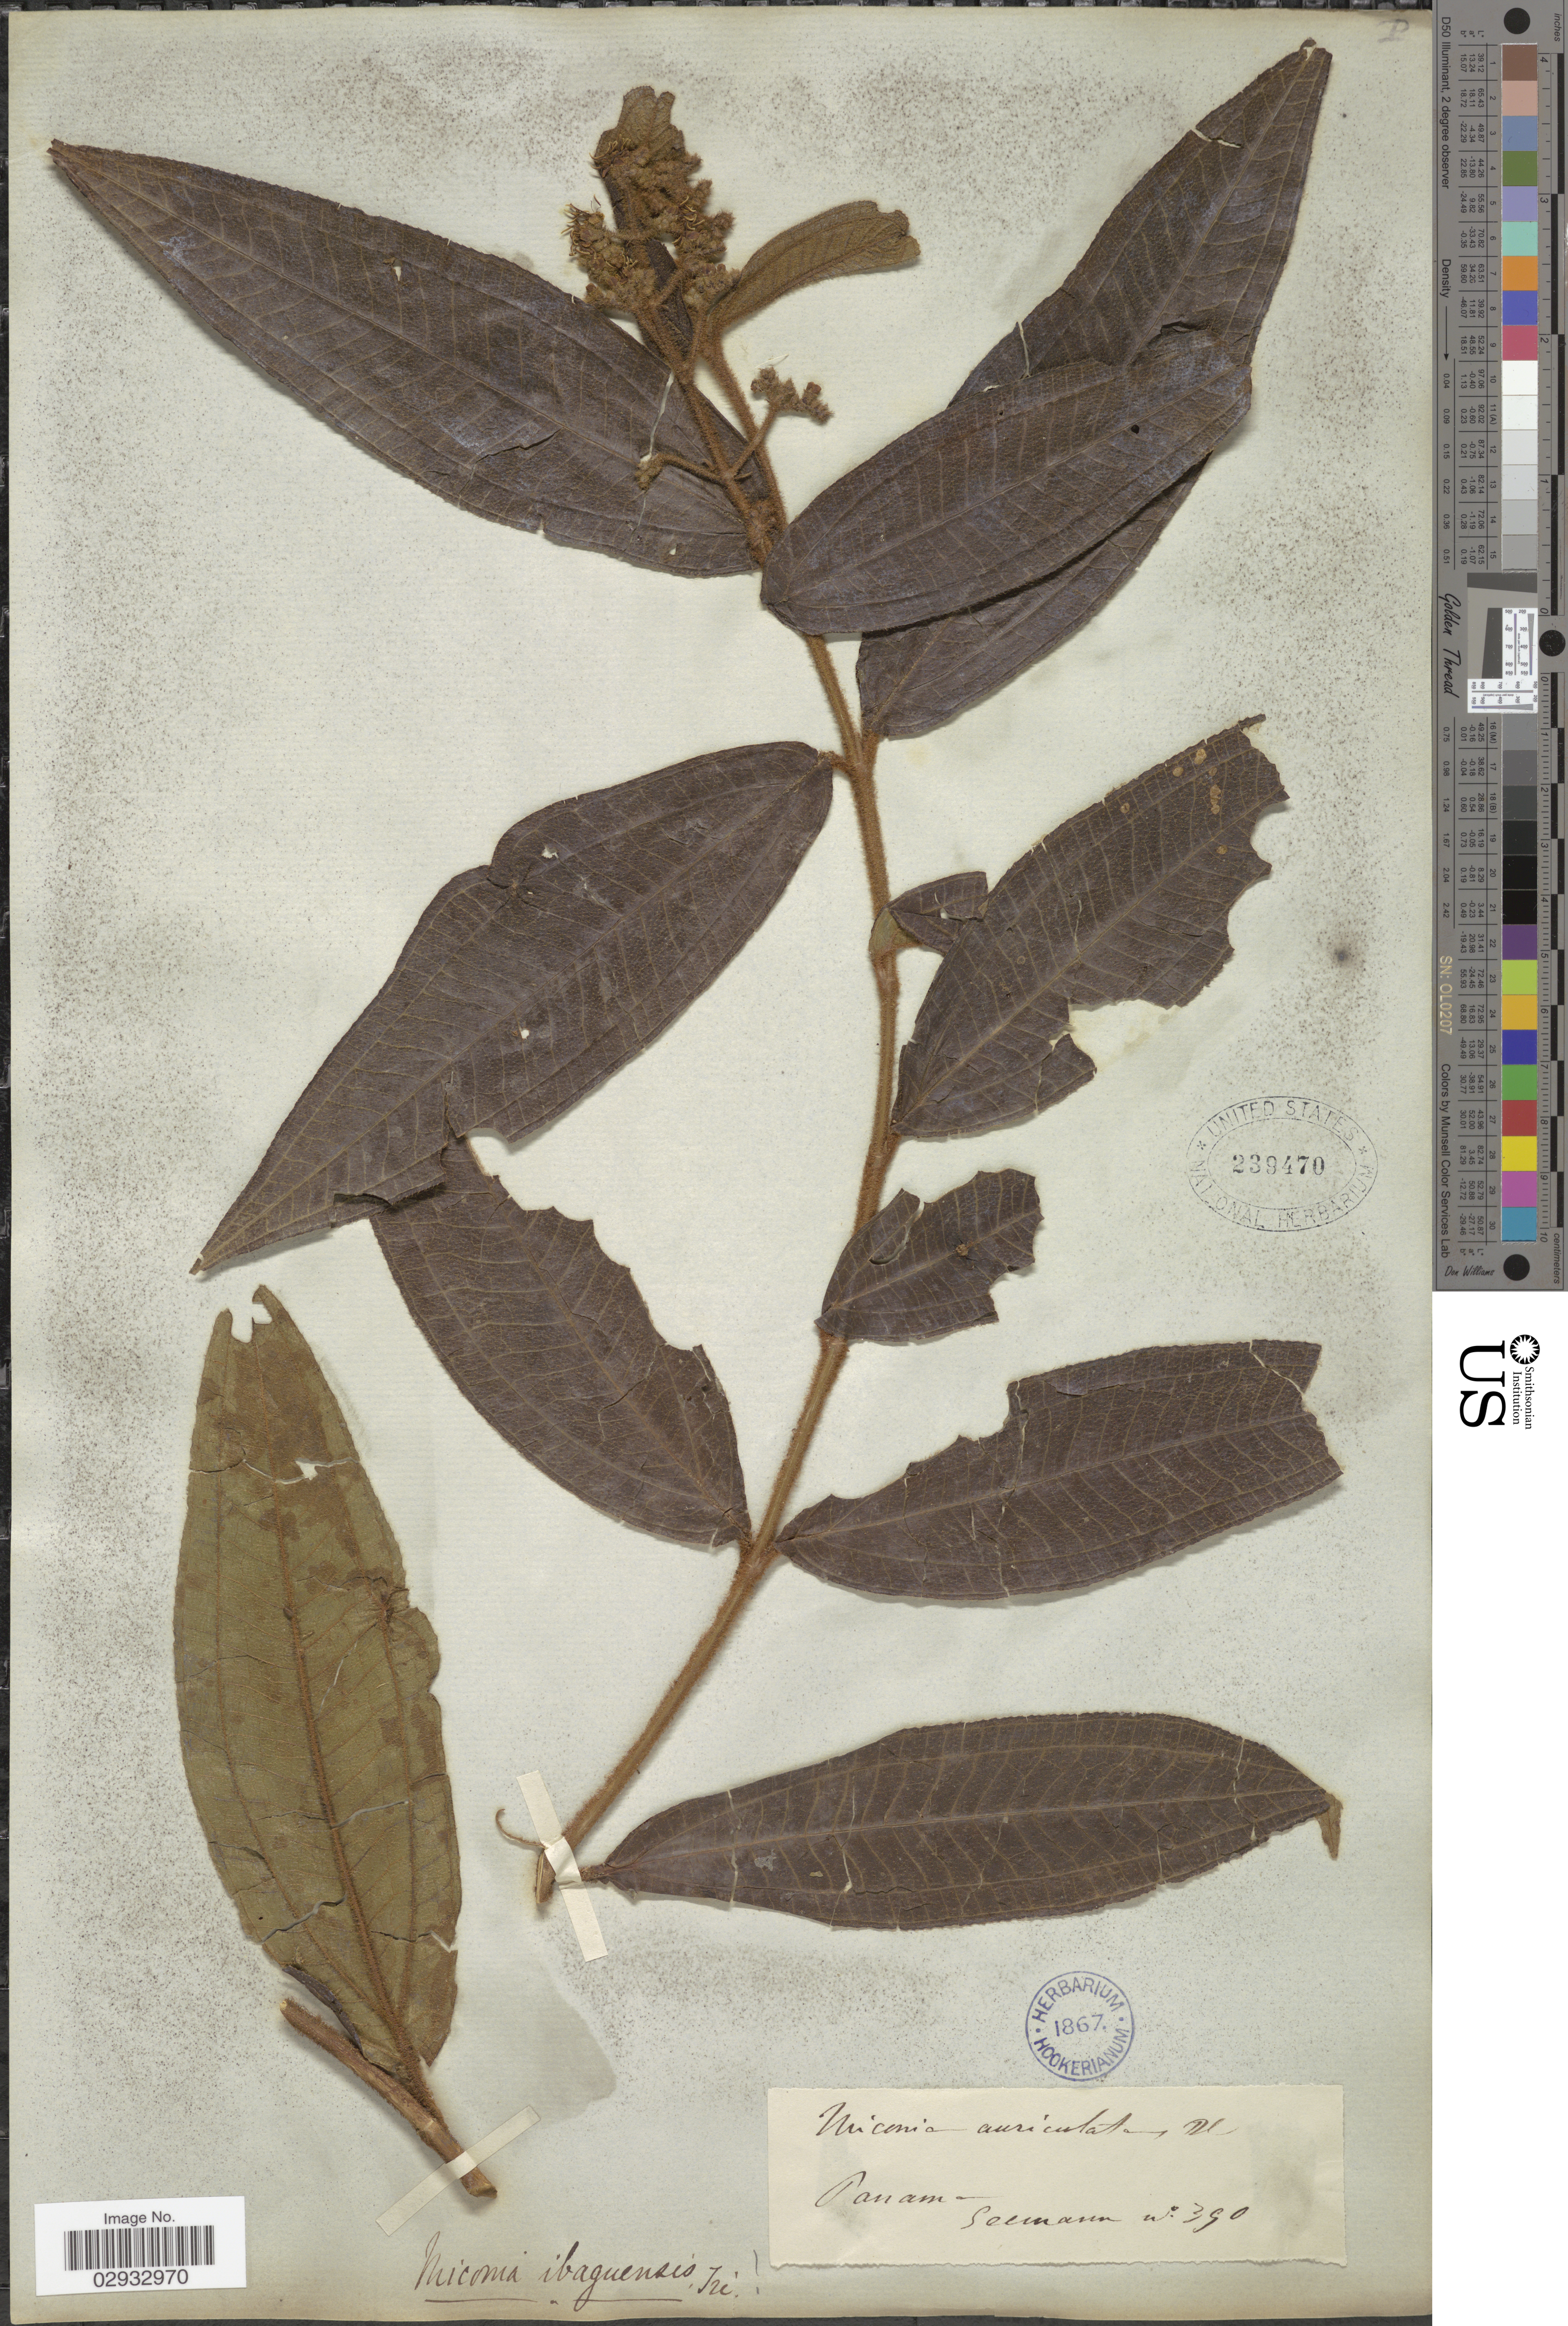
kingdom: Plantae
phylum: Tracheophyta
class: Magnoliopsida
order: Myrtales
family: Melastomataceae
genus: Miconia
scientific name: Miconia ibaguensis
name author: (Bonpl.) Triana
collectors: -. Seemann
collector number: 390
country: Panama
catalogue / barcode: US 239470